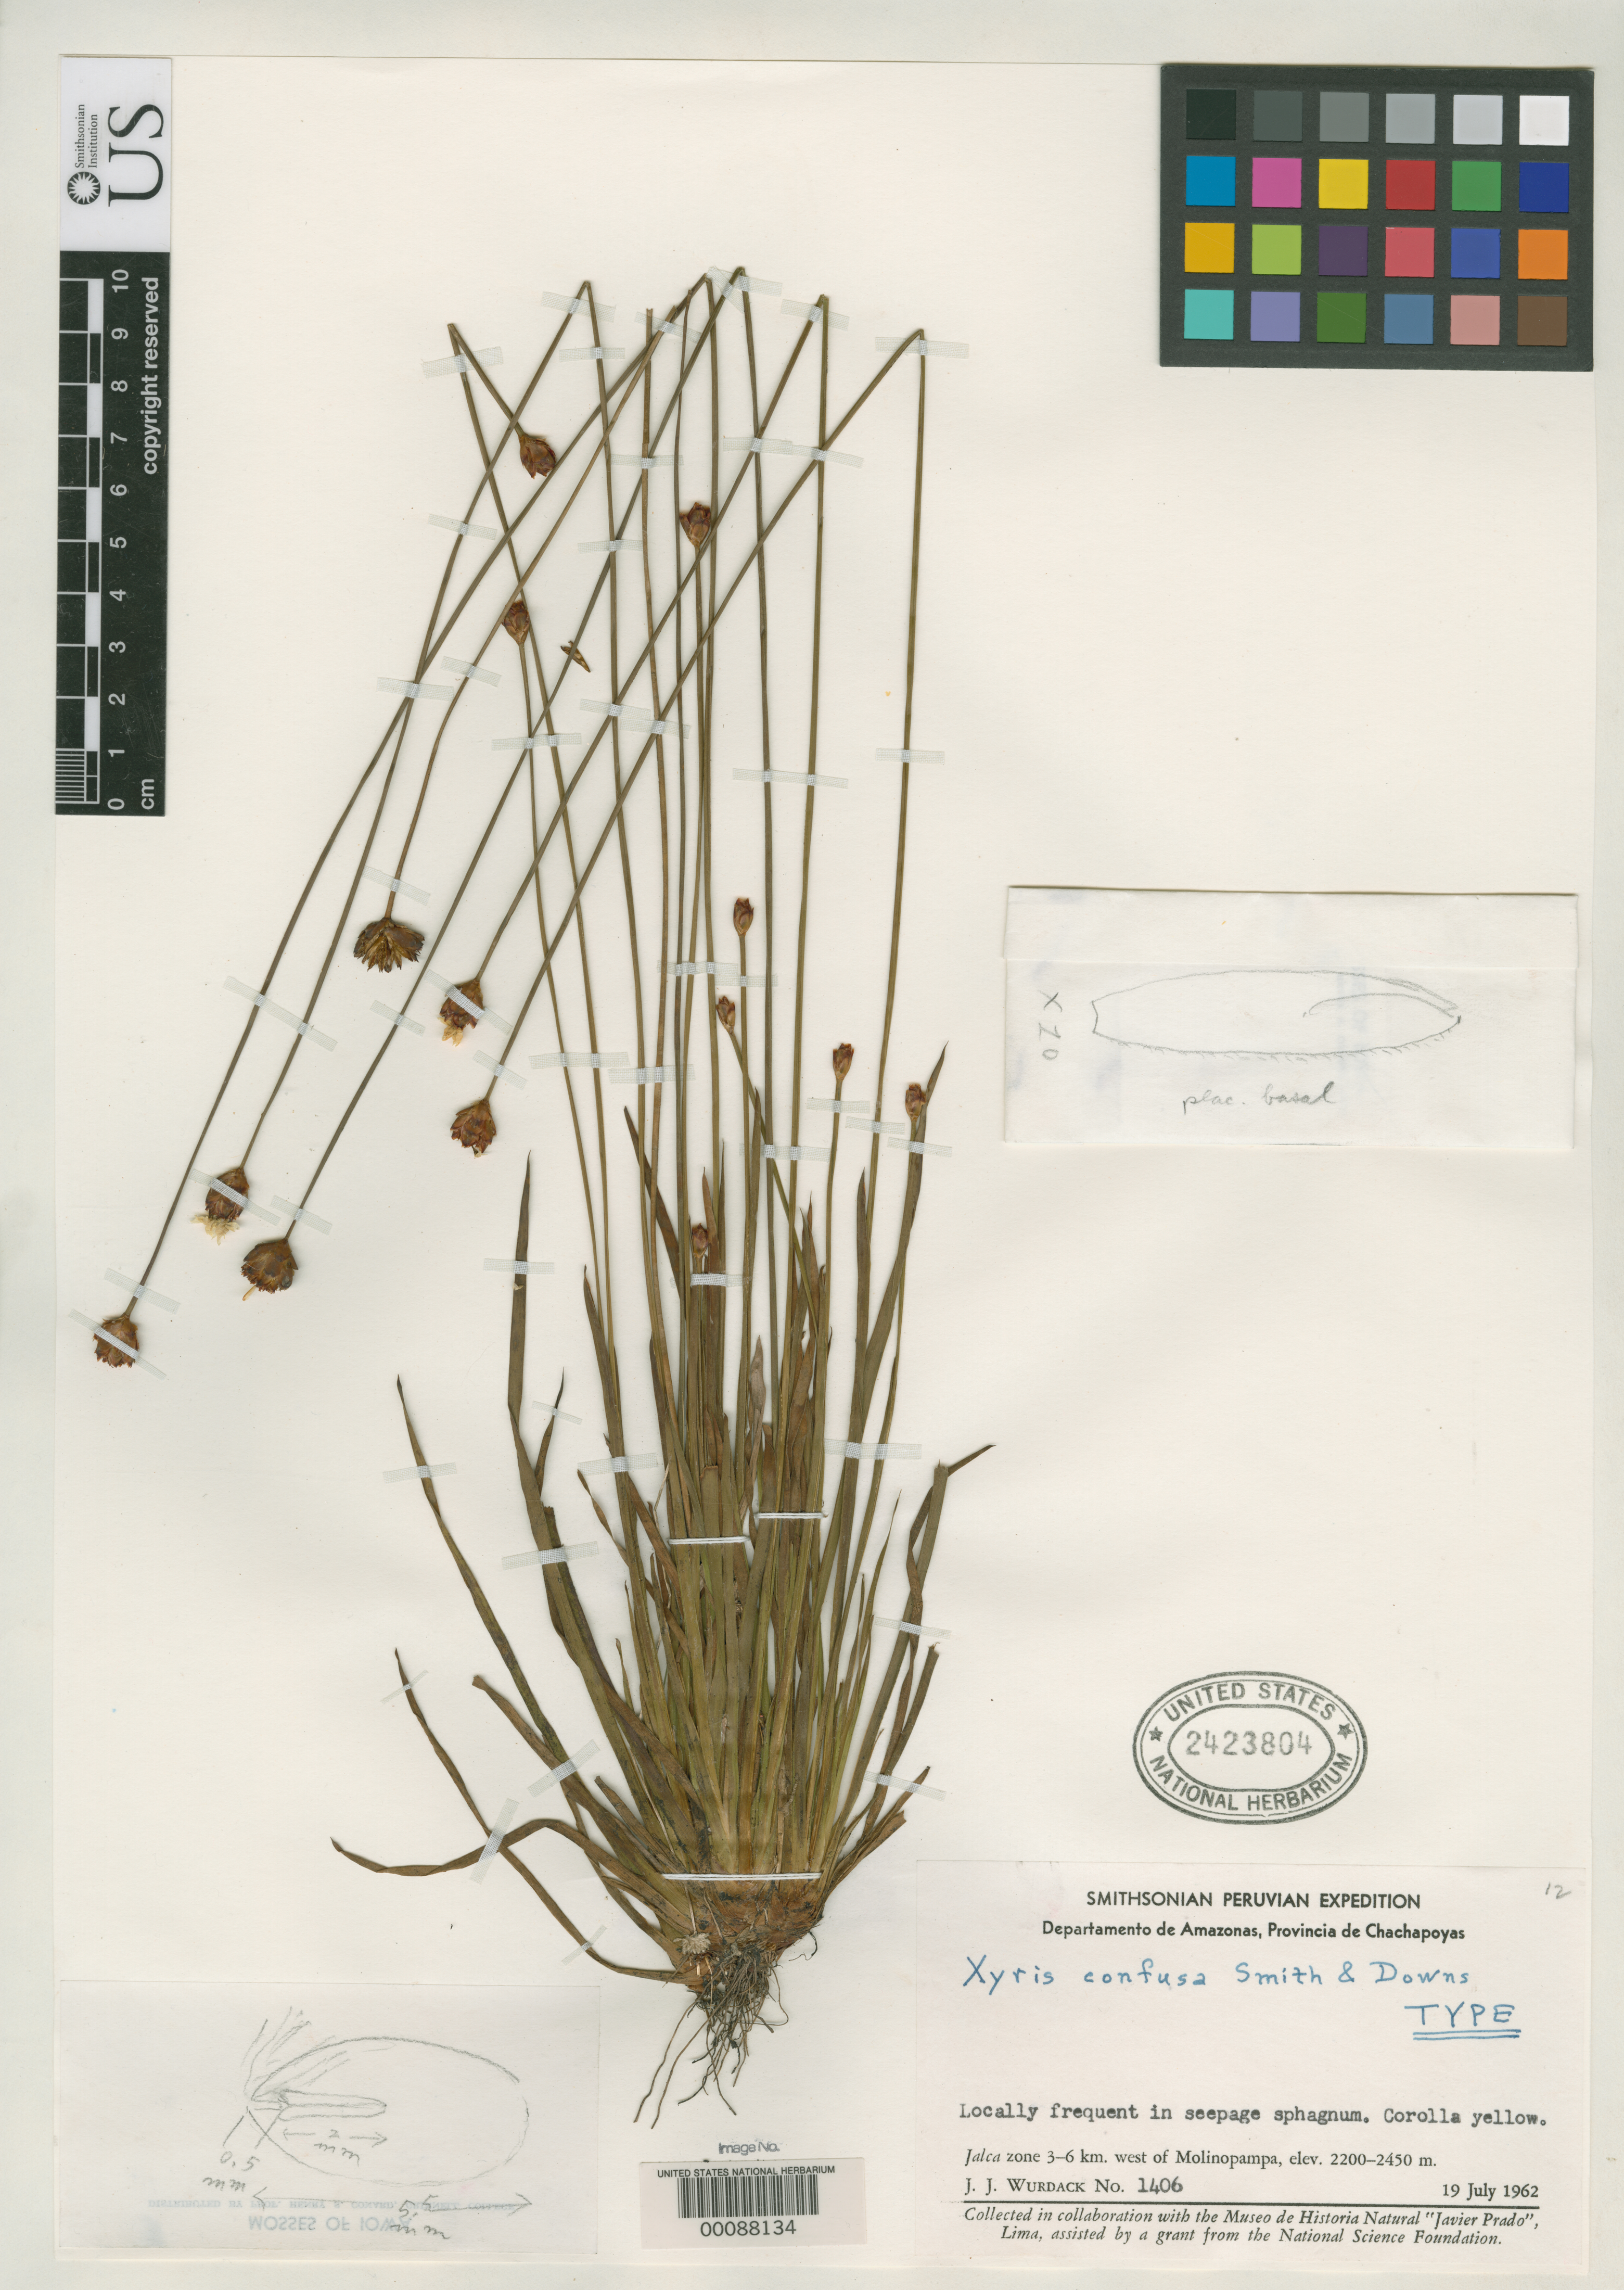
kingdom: Plantae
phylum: Tracheophyta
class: Liliopsida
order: Poales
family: Xyridaceae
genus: Xyris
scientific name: Xyris confusa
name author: L.B. Sm. & Downs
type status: Holotype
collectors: J. J. Wurdack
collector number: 1406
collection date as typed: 19 Jul 1962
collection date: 1962-07-19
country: Peru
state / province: Amazonas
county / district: Chachapoyas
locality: west of Molinopampa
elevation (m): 2200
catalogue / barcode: US 2423804